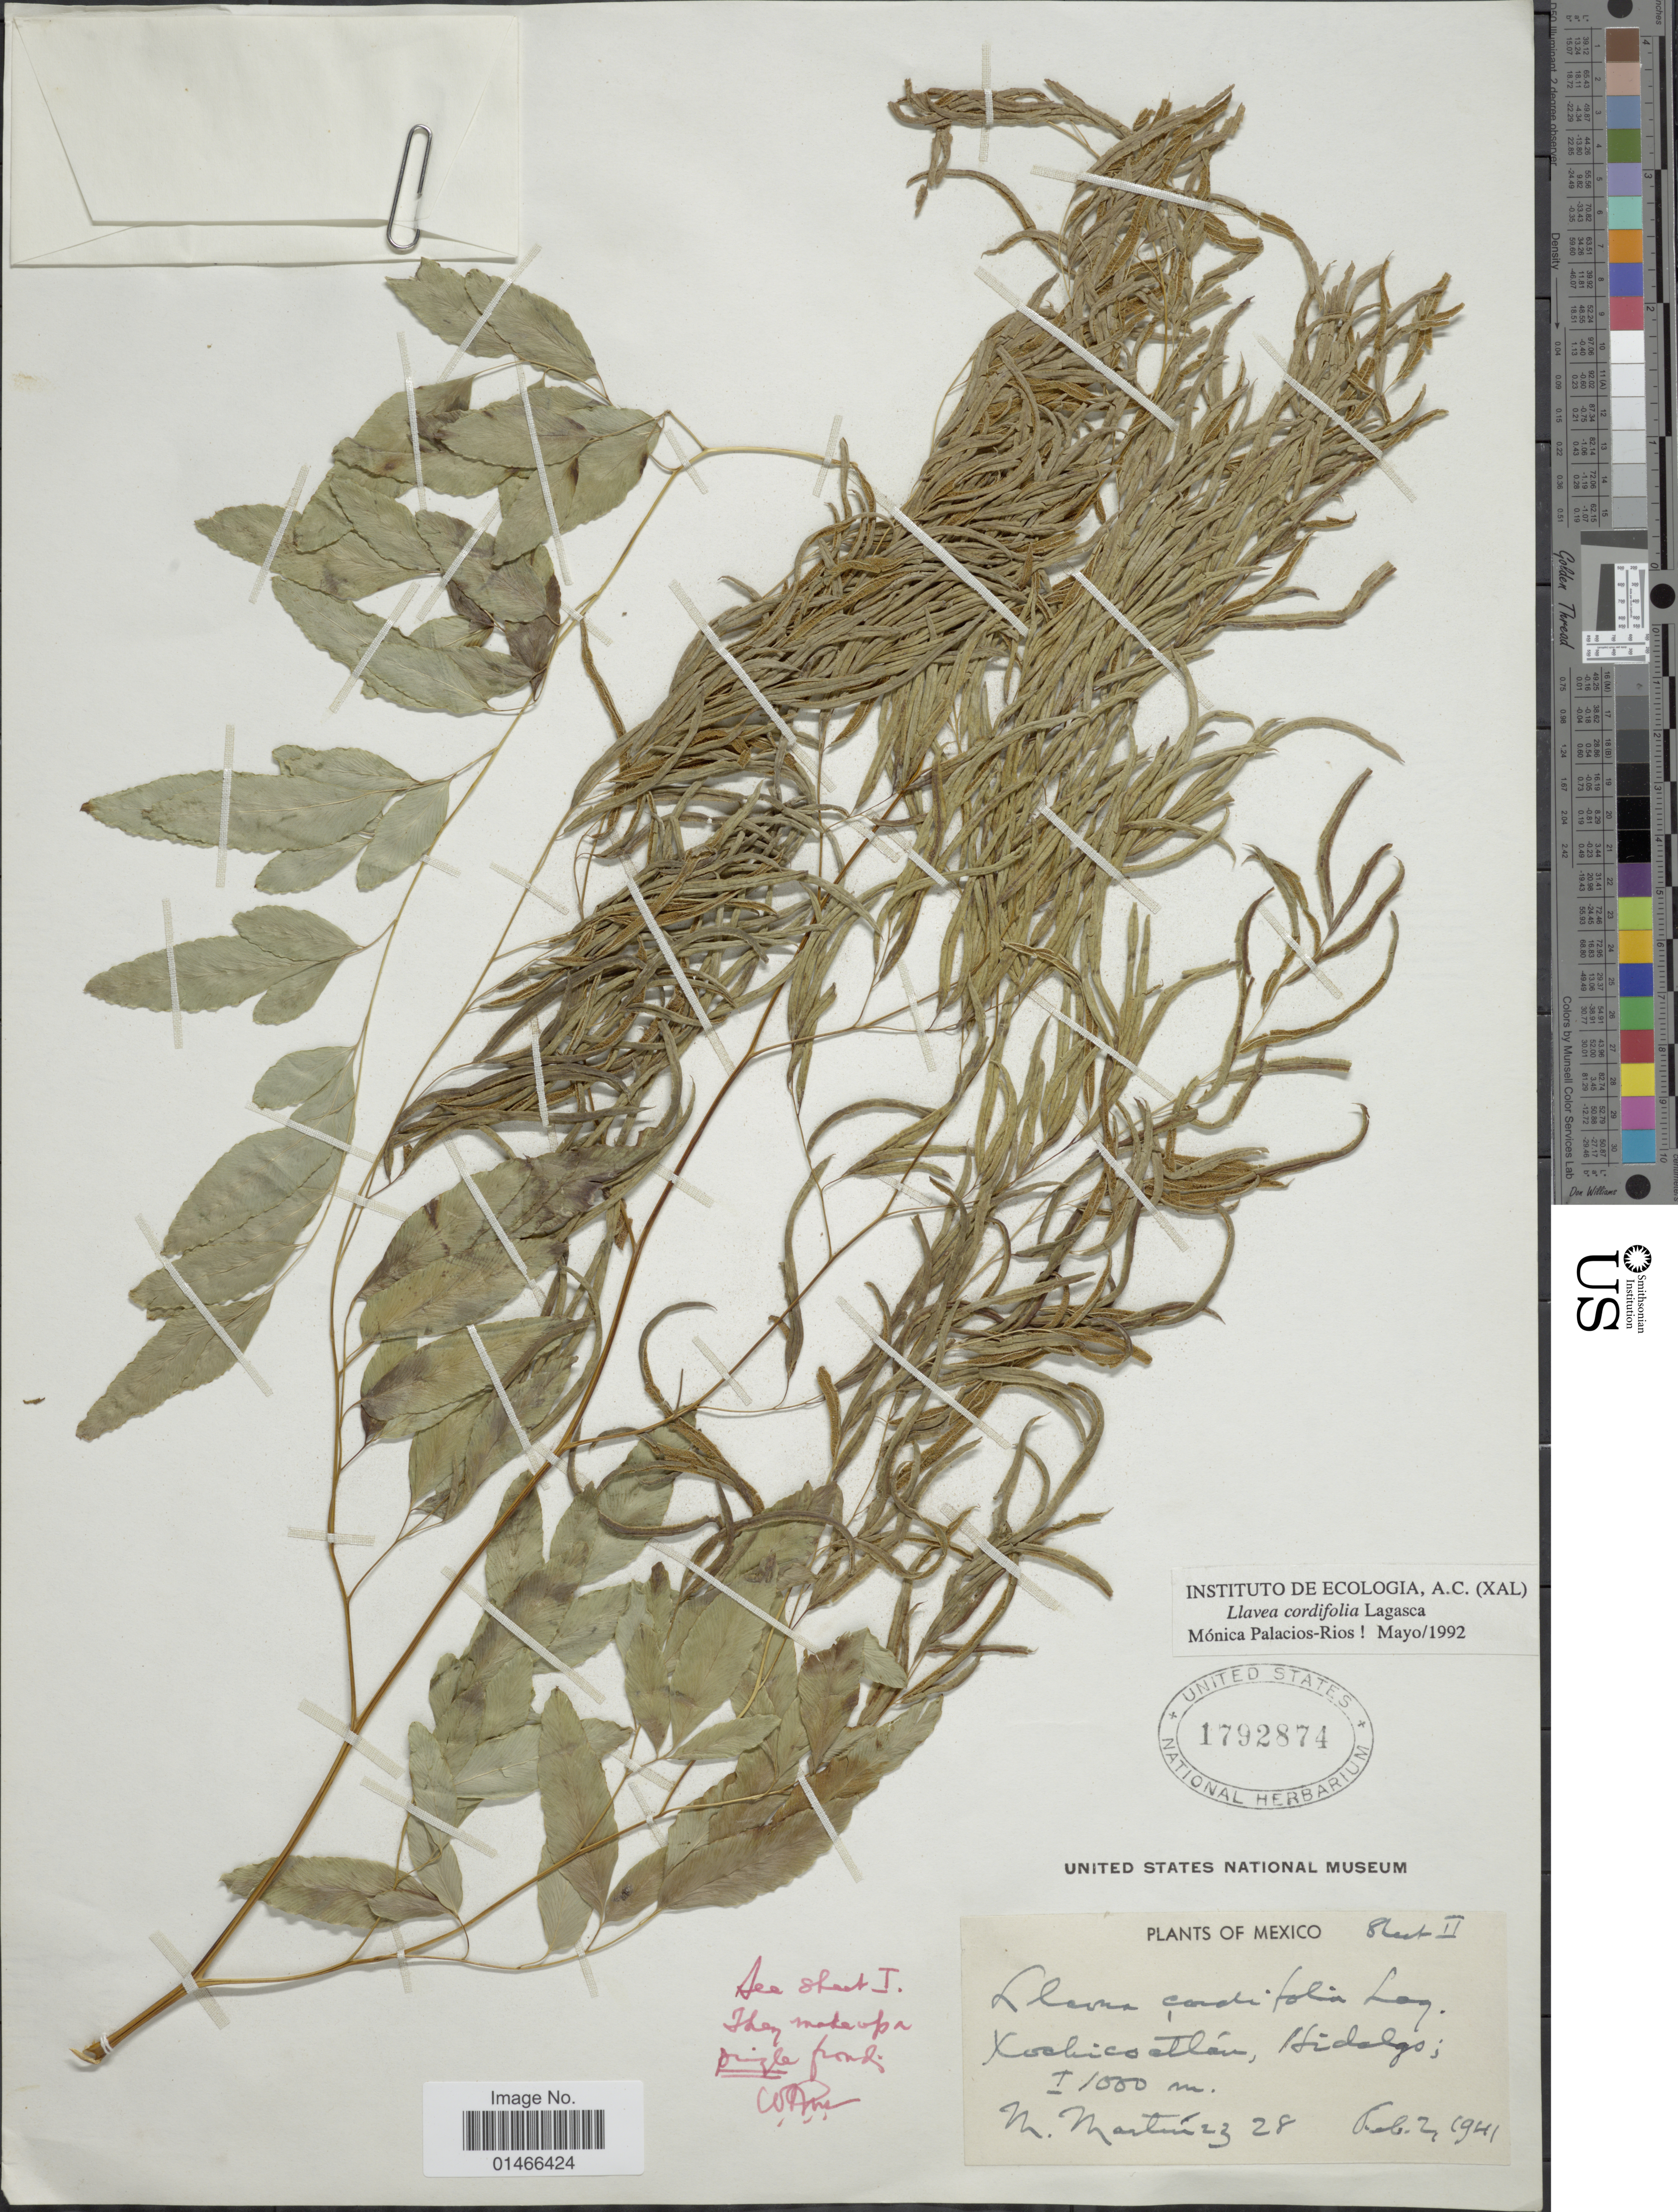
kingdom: Plantae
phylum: Tracheophyta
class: Polypodiopsida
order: Polypodiales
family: Pteridaceae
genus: Llavea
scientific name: Llavea cordifolia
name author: Lag.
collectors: M. Martinez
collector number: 28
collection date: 1941-02-02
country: Mexico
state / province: Hidalgo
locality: Xoxhicoatlán.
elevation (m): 1000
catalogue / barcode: US 1792874